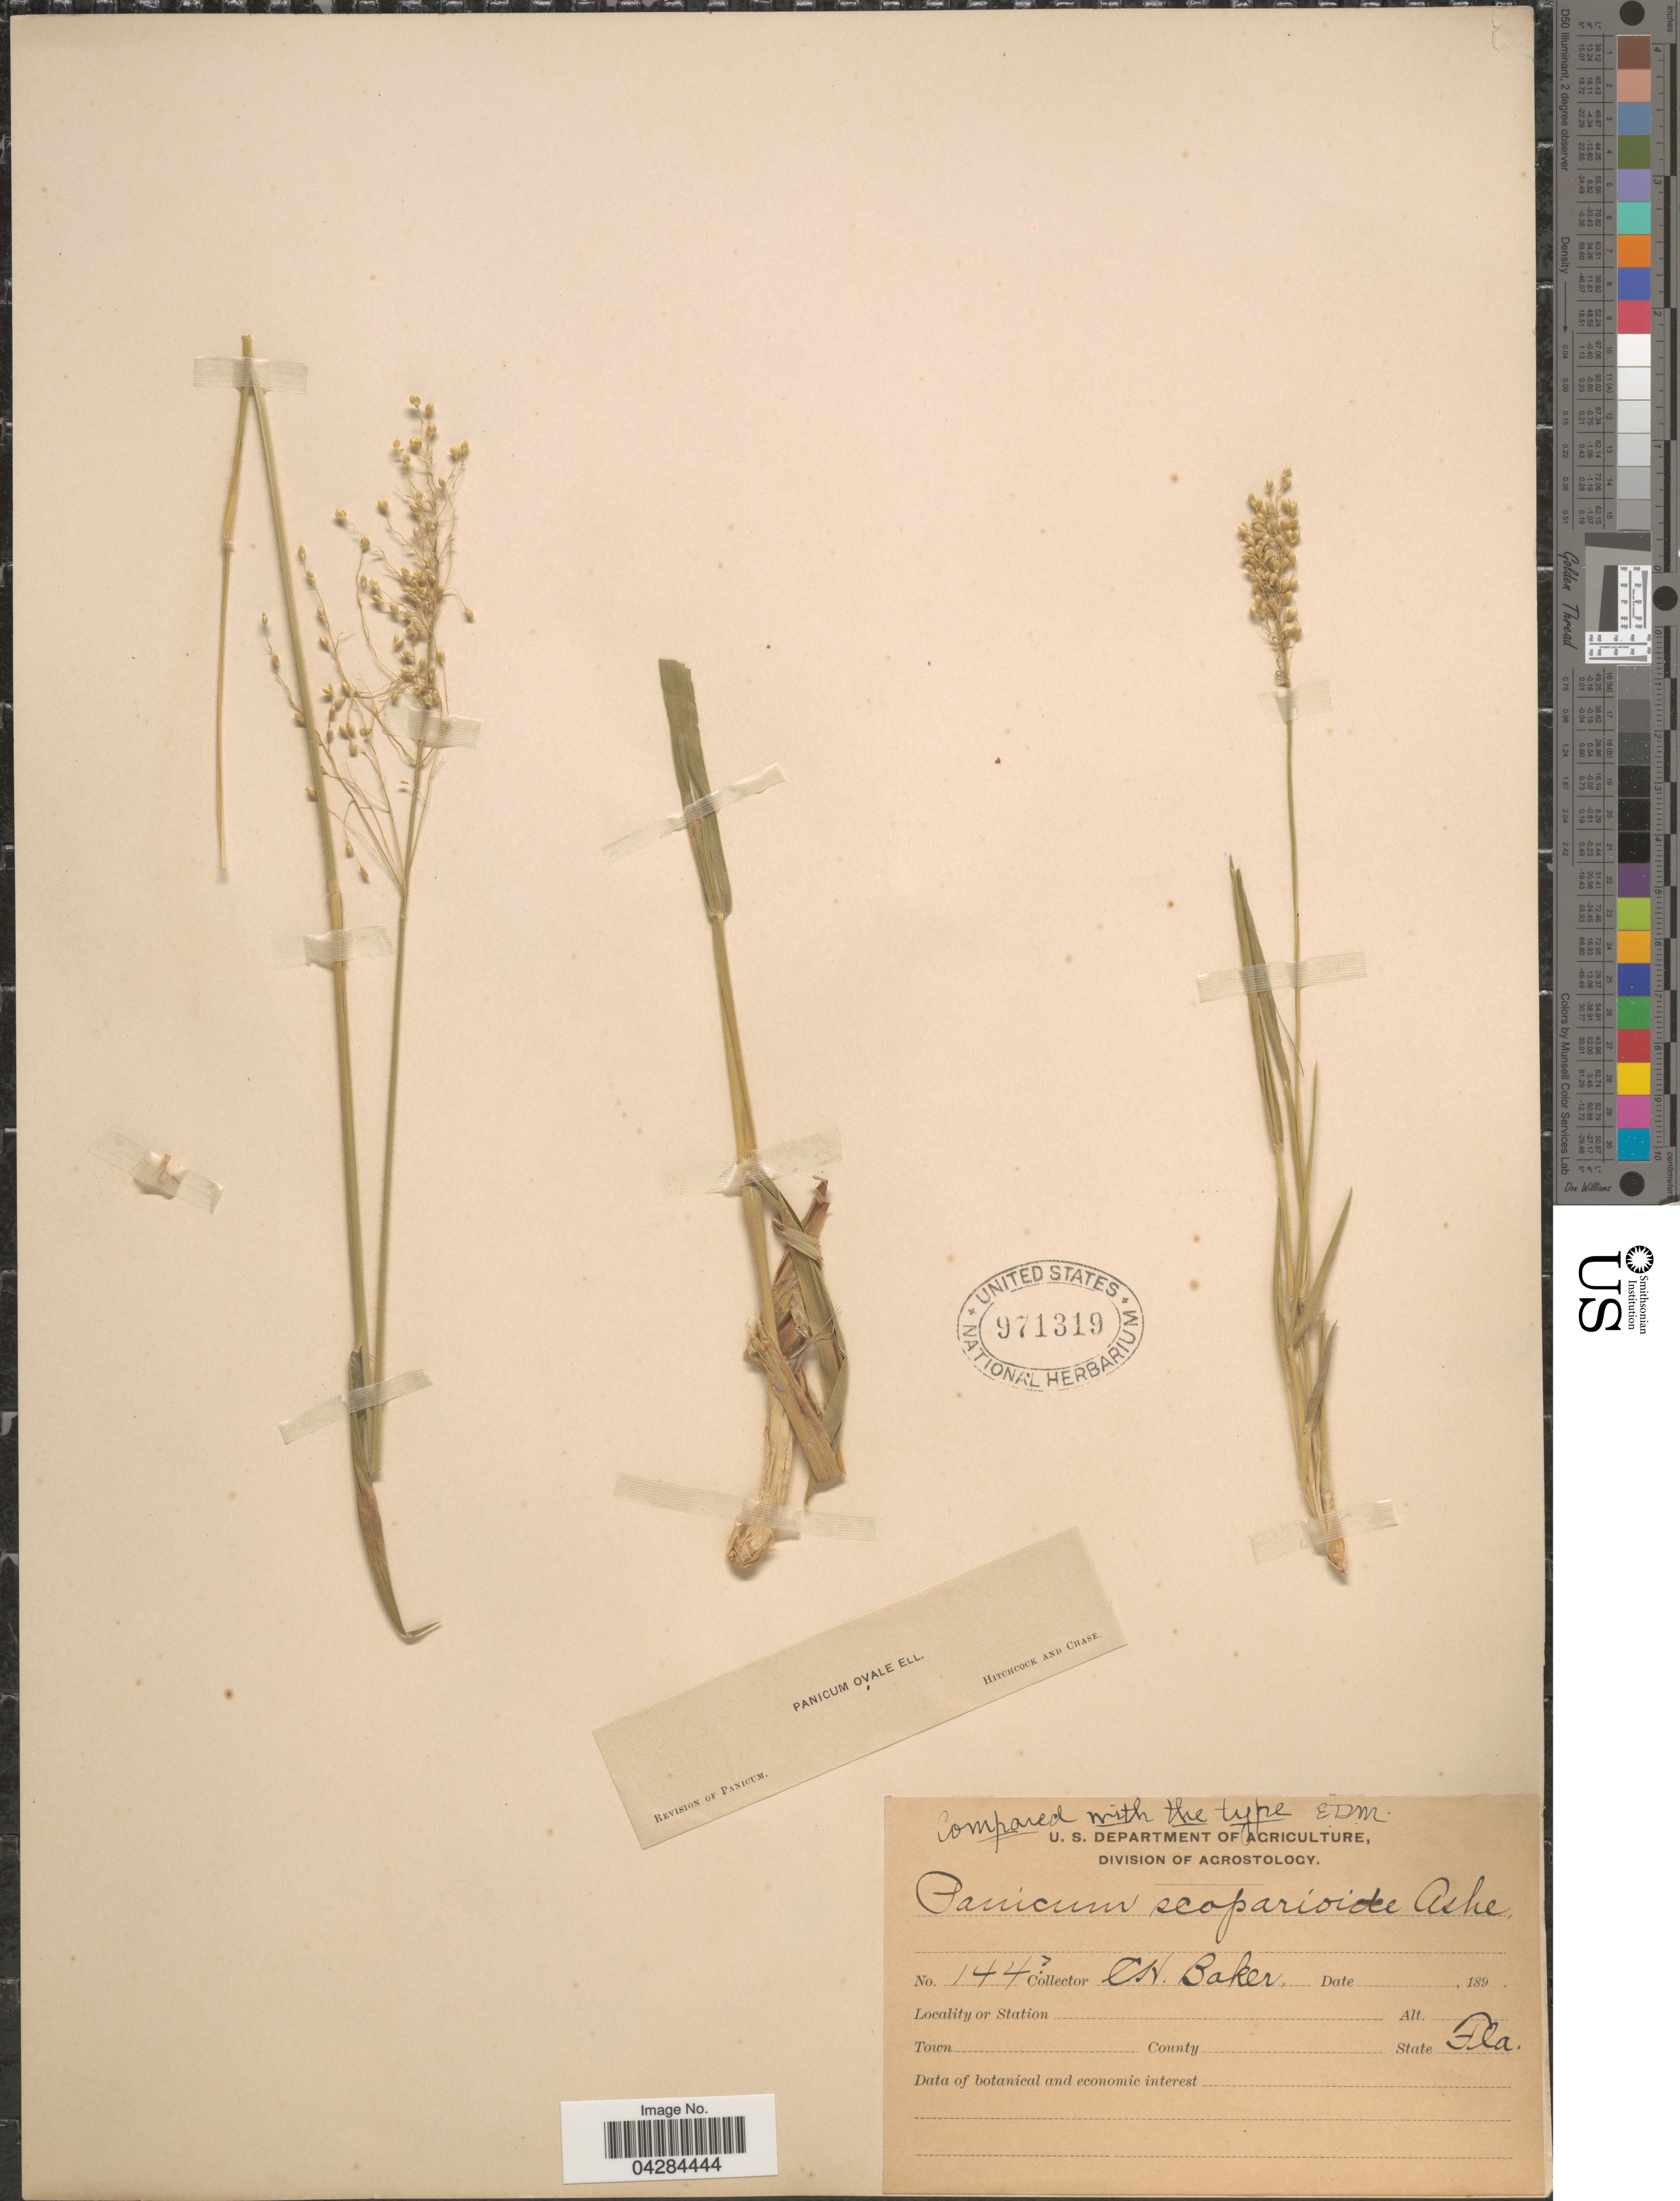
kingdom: Plantae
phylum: Tracheophyta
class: Liliopsida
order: Poales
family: Poaceae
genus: Dichanthelium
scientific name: Dichanthelium ovale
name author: (Elliott) Gould & C.A. Clark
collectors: C. H. Baker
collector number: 144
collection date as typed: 189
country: United States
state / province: Florida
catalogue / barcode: US 971319